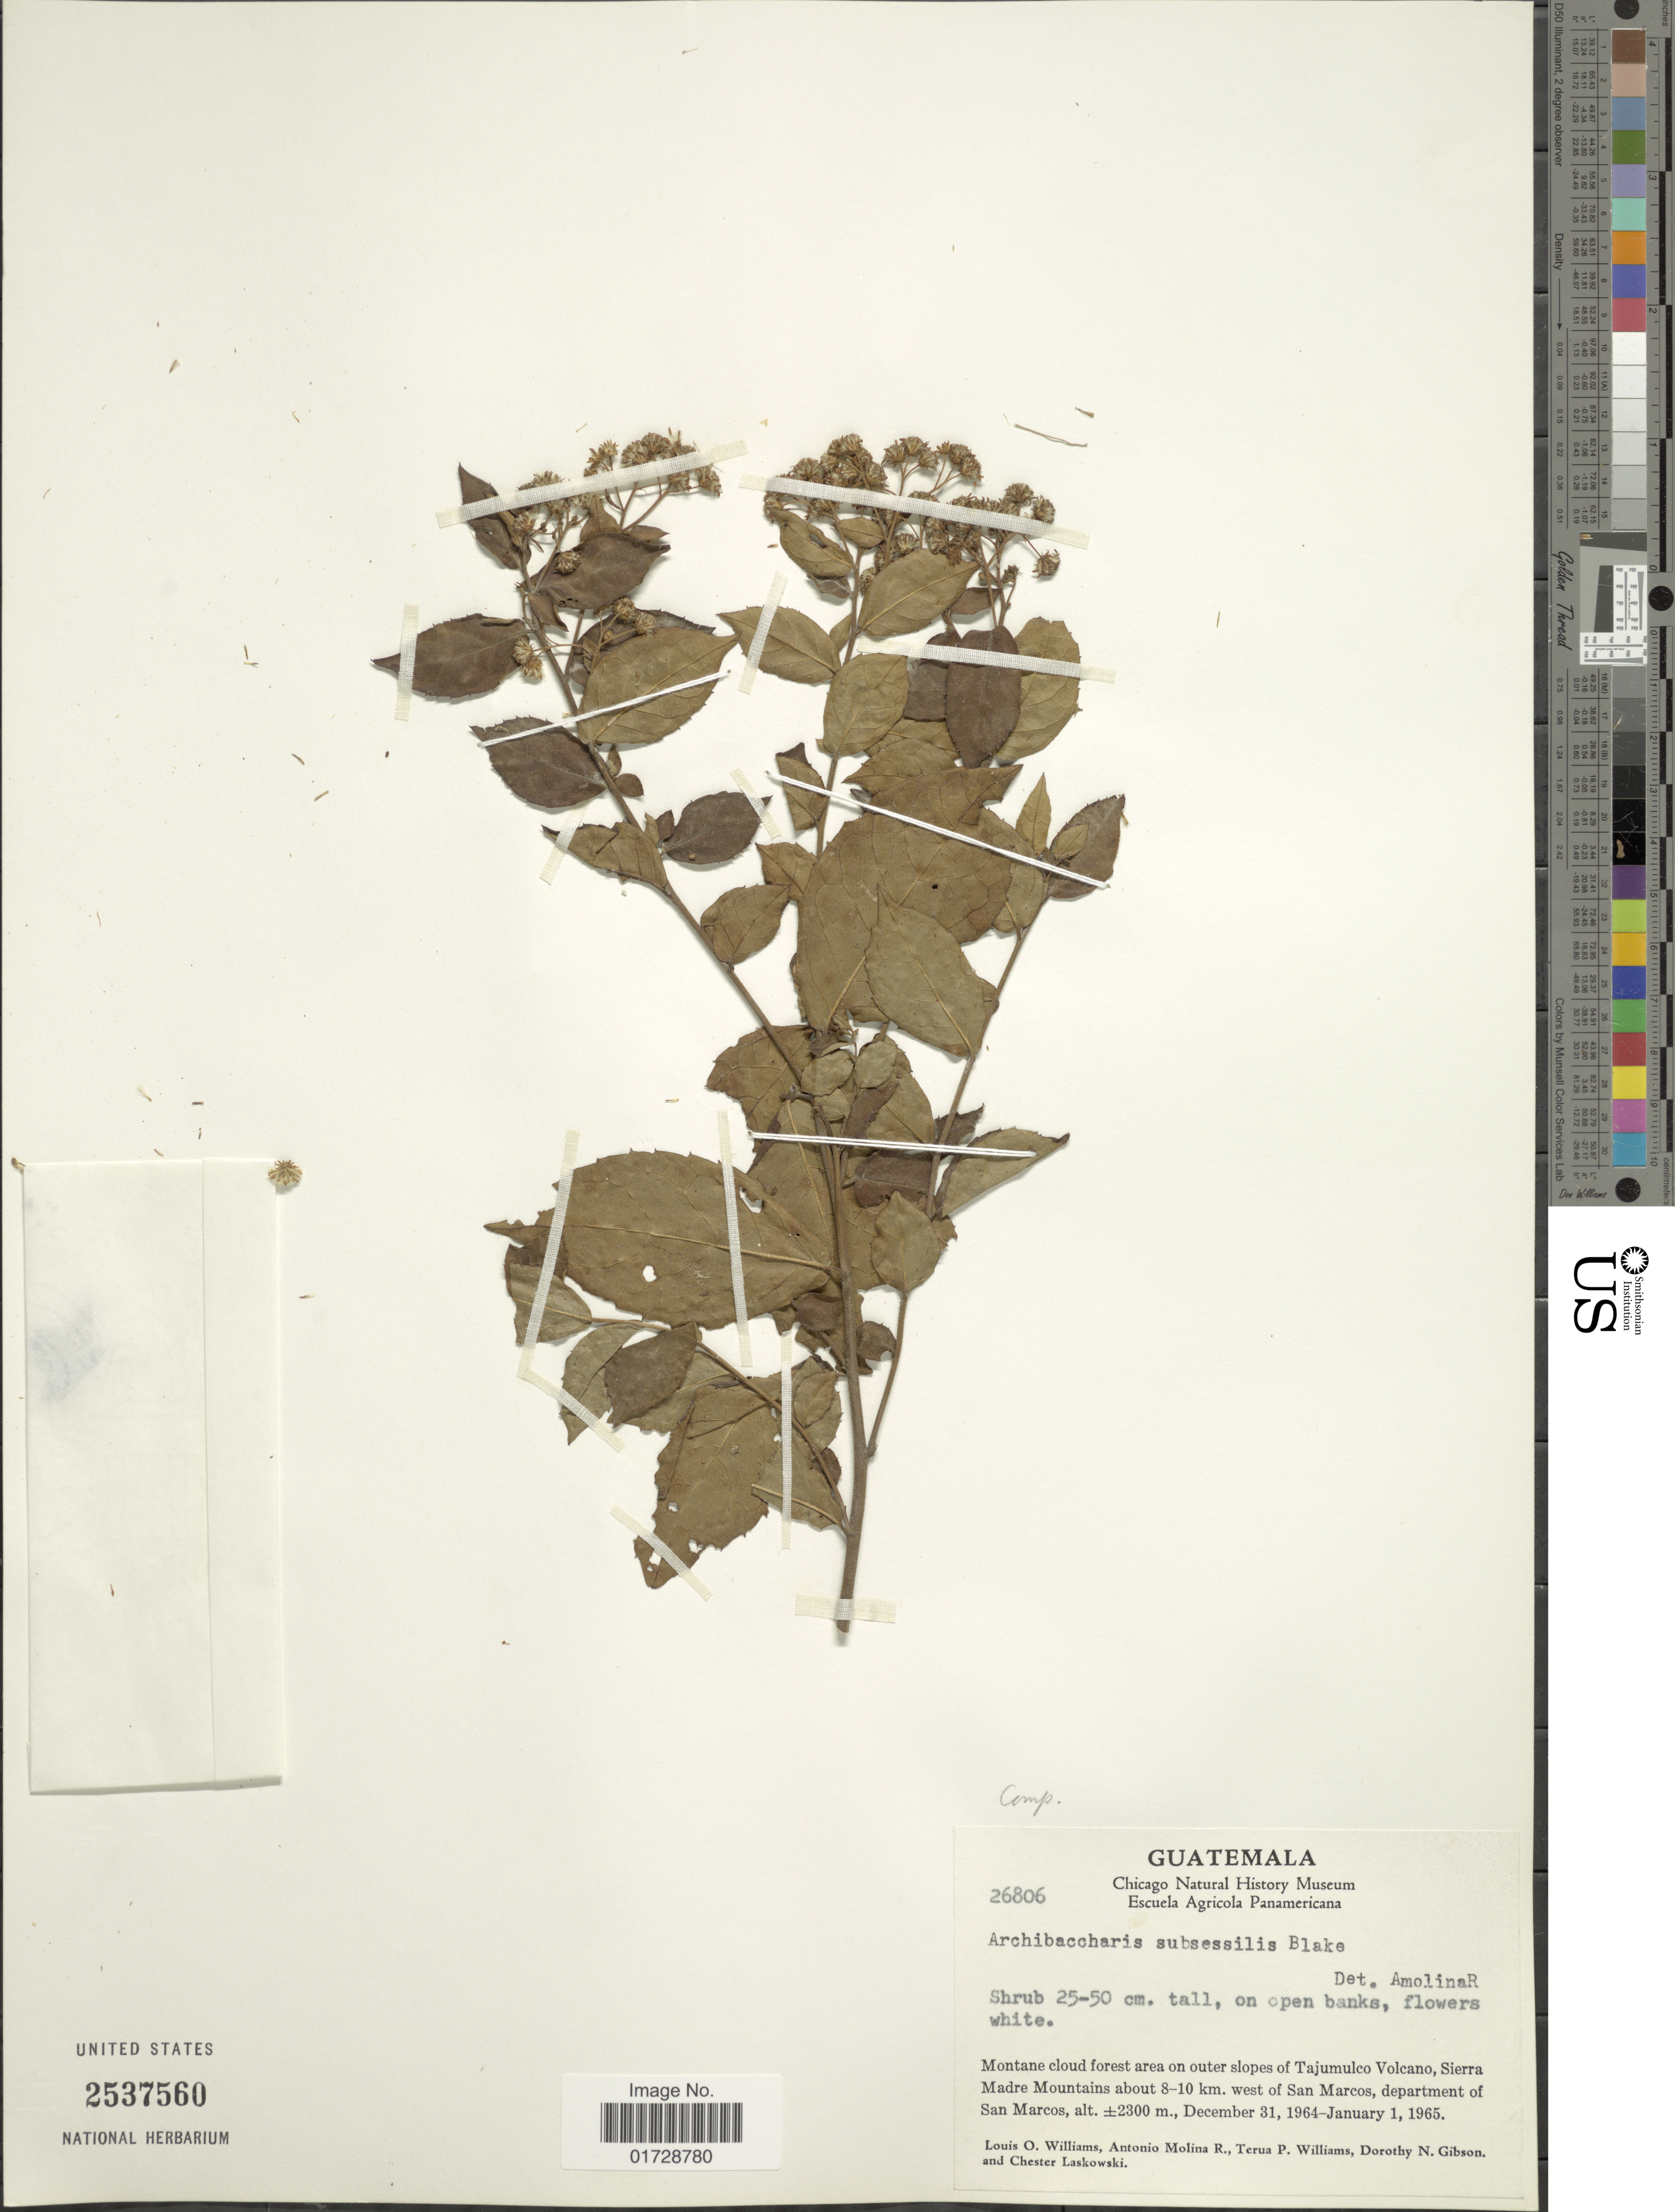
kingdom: Plantae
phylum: Tracheophyta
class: Magnoliopsida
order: Asterales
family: Asteraceae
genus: Archibaccharis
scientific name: Archibaccharis subsessilis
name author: S.F. Blake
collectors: L. O. Williams, A. Molina R., T. P. Williams, D. N. Gibson & C. Laskowski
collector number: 26806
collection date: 1964-12-31/1965-01-01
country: Guatemala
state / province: San Marcos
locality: Slopes of Tajumulco Volcano, Sierra Madre Mountains about 8-10 km west of San Marcos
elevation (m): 2300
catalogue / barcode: US 2537560